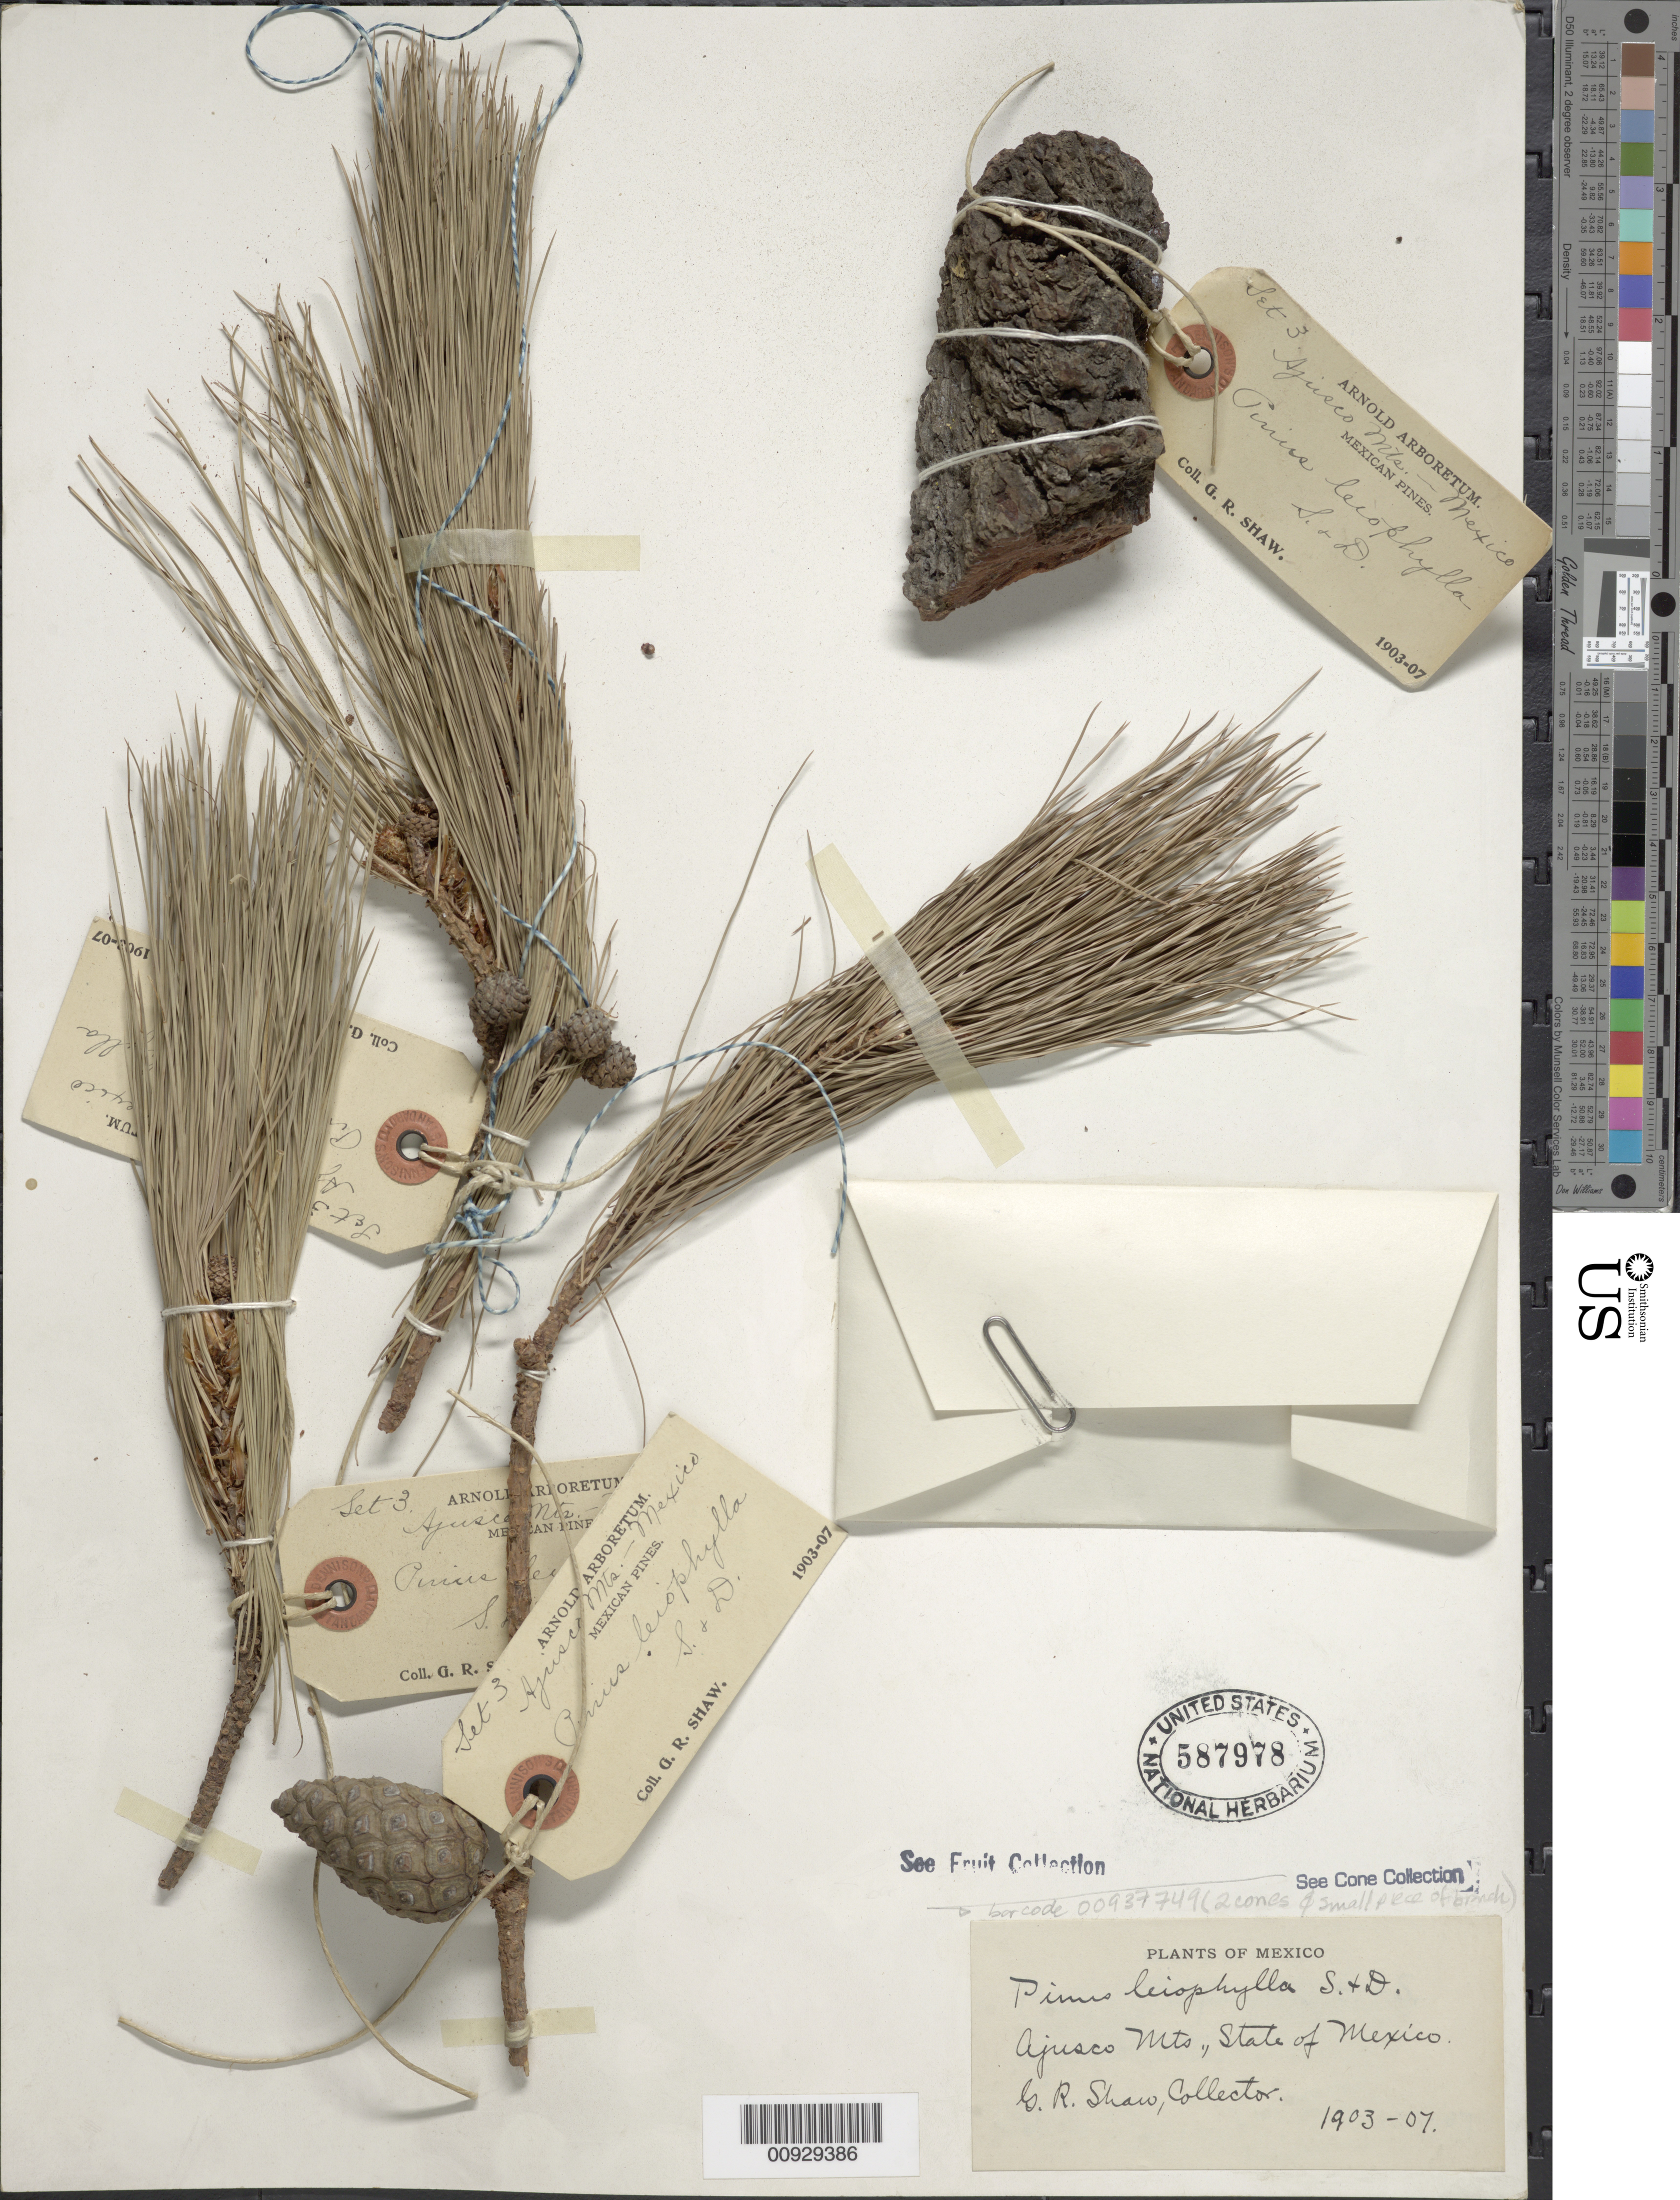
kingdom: Plantae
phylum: Tracheophyta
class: Pinopsida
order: Pinales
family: Pinaceae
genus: Pinus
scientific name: Pinus leiophylla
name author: Schiede ex Schltdl. & Cham.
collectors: G. R. Shaw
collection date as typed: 1903 to -- --- 1907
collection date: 1903/1907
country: Mexico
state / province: México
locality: Ajusco Mountains.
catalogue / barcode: US 587978